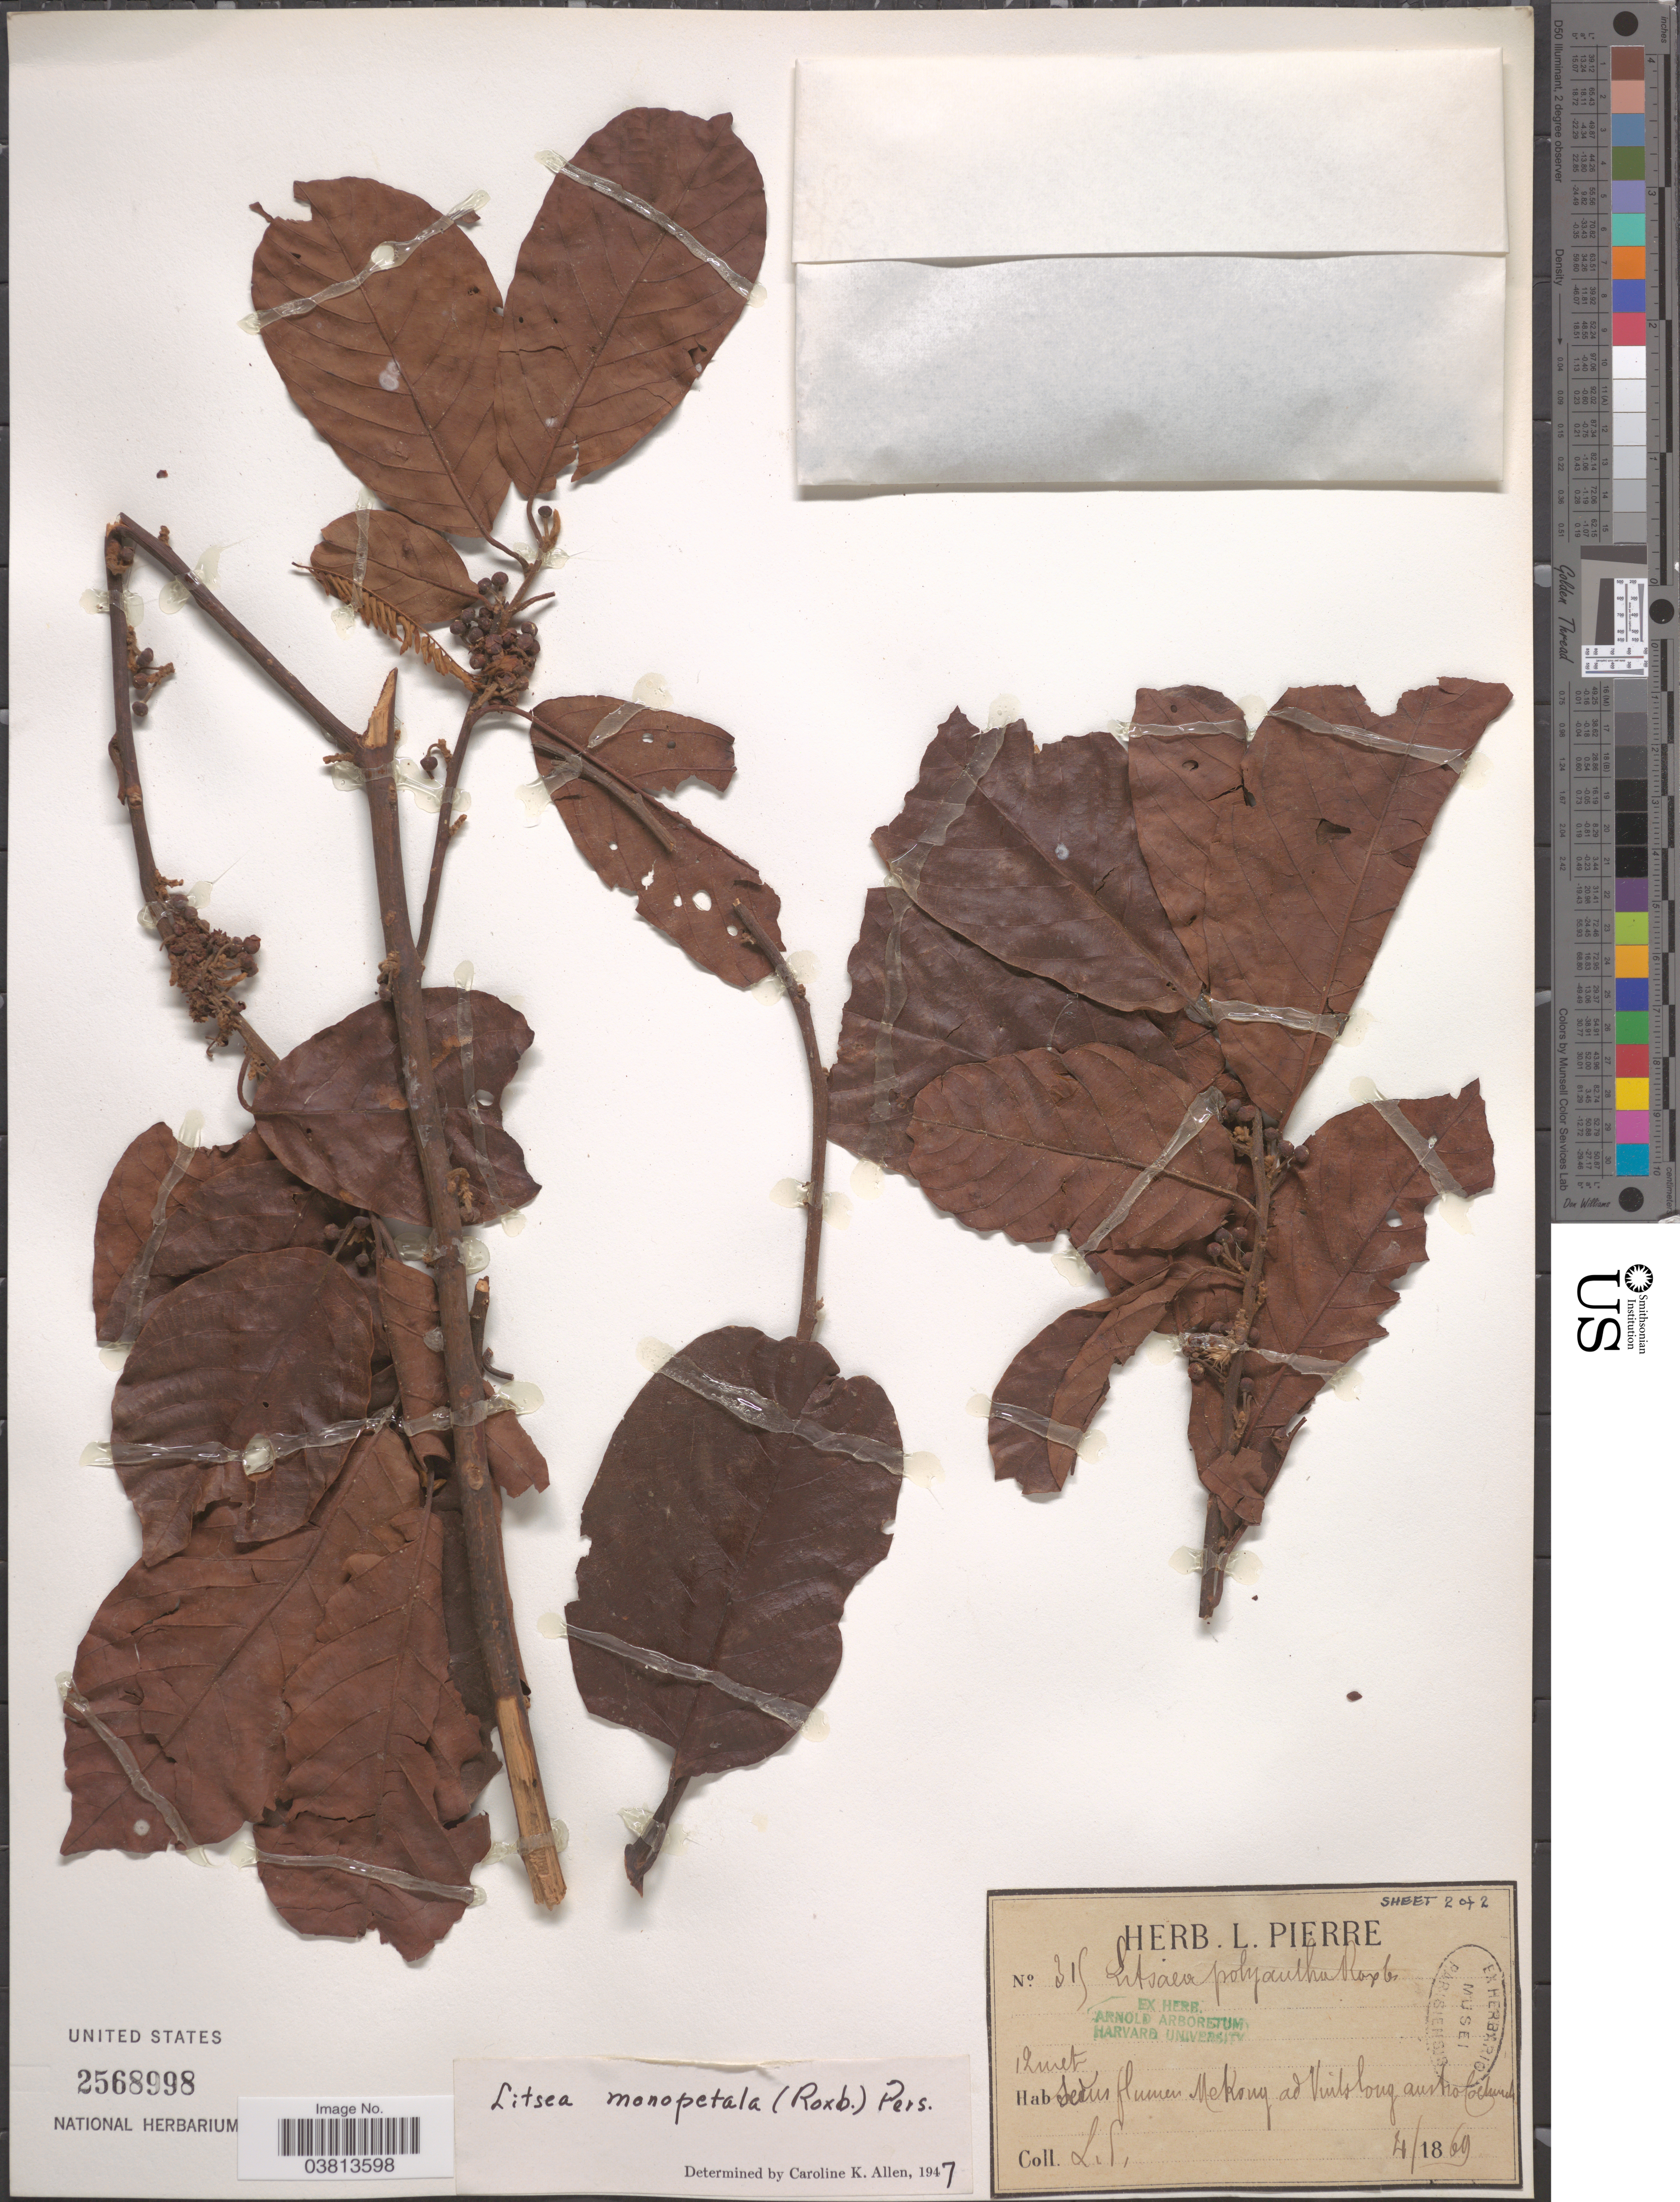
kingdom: Plantae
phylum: Tracheophyta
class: Magnoliopsida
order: Laurales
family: Lauraceae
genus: Litsea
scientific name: Litsea monopetala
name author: (Roxb.) Pers.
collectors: L. Pierre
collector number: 315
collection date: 1869-04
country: Vietnam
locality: Secus flumen Mekong ad Vinh Long austro Cochinch. [Along Mekong River at Vinh Long, south Cochinchina]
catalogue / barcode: US 2568998